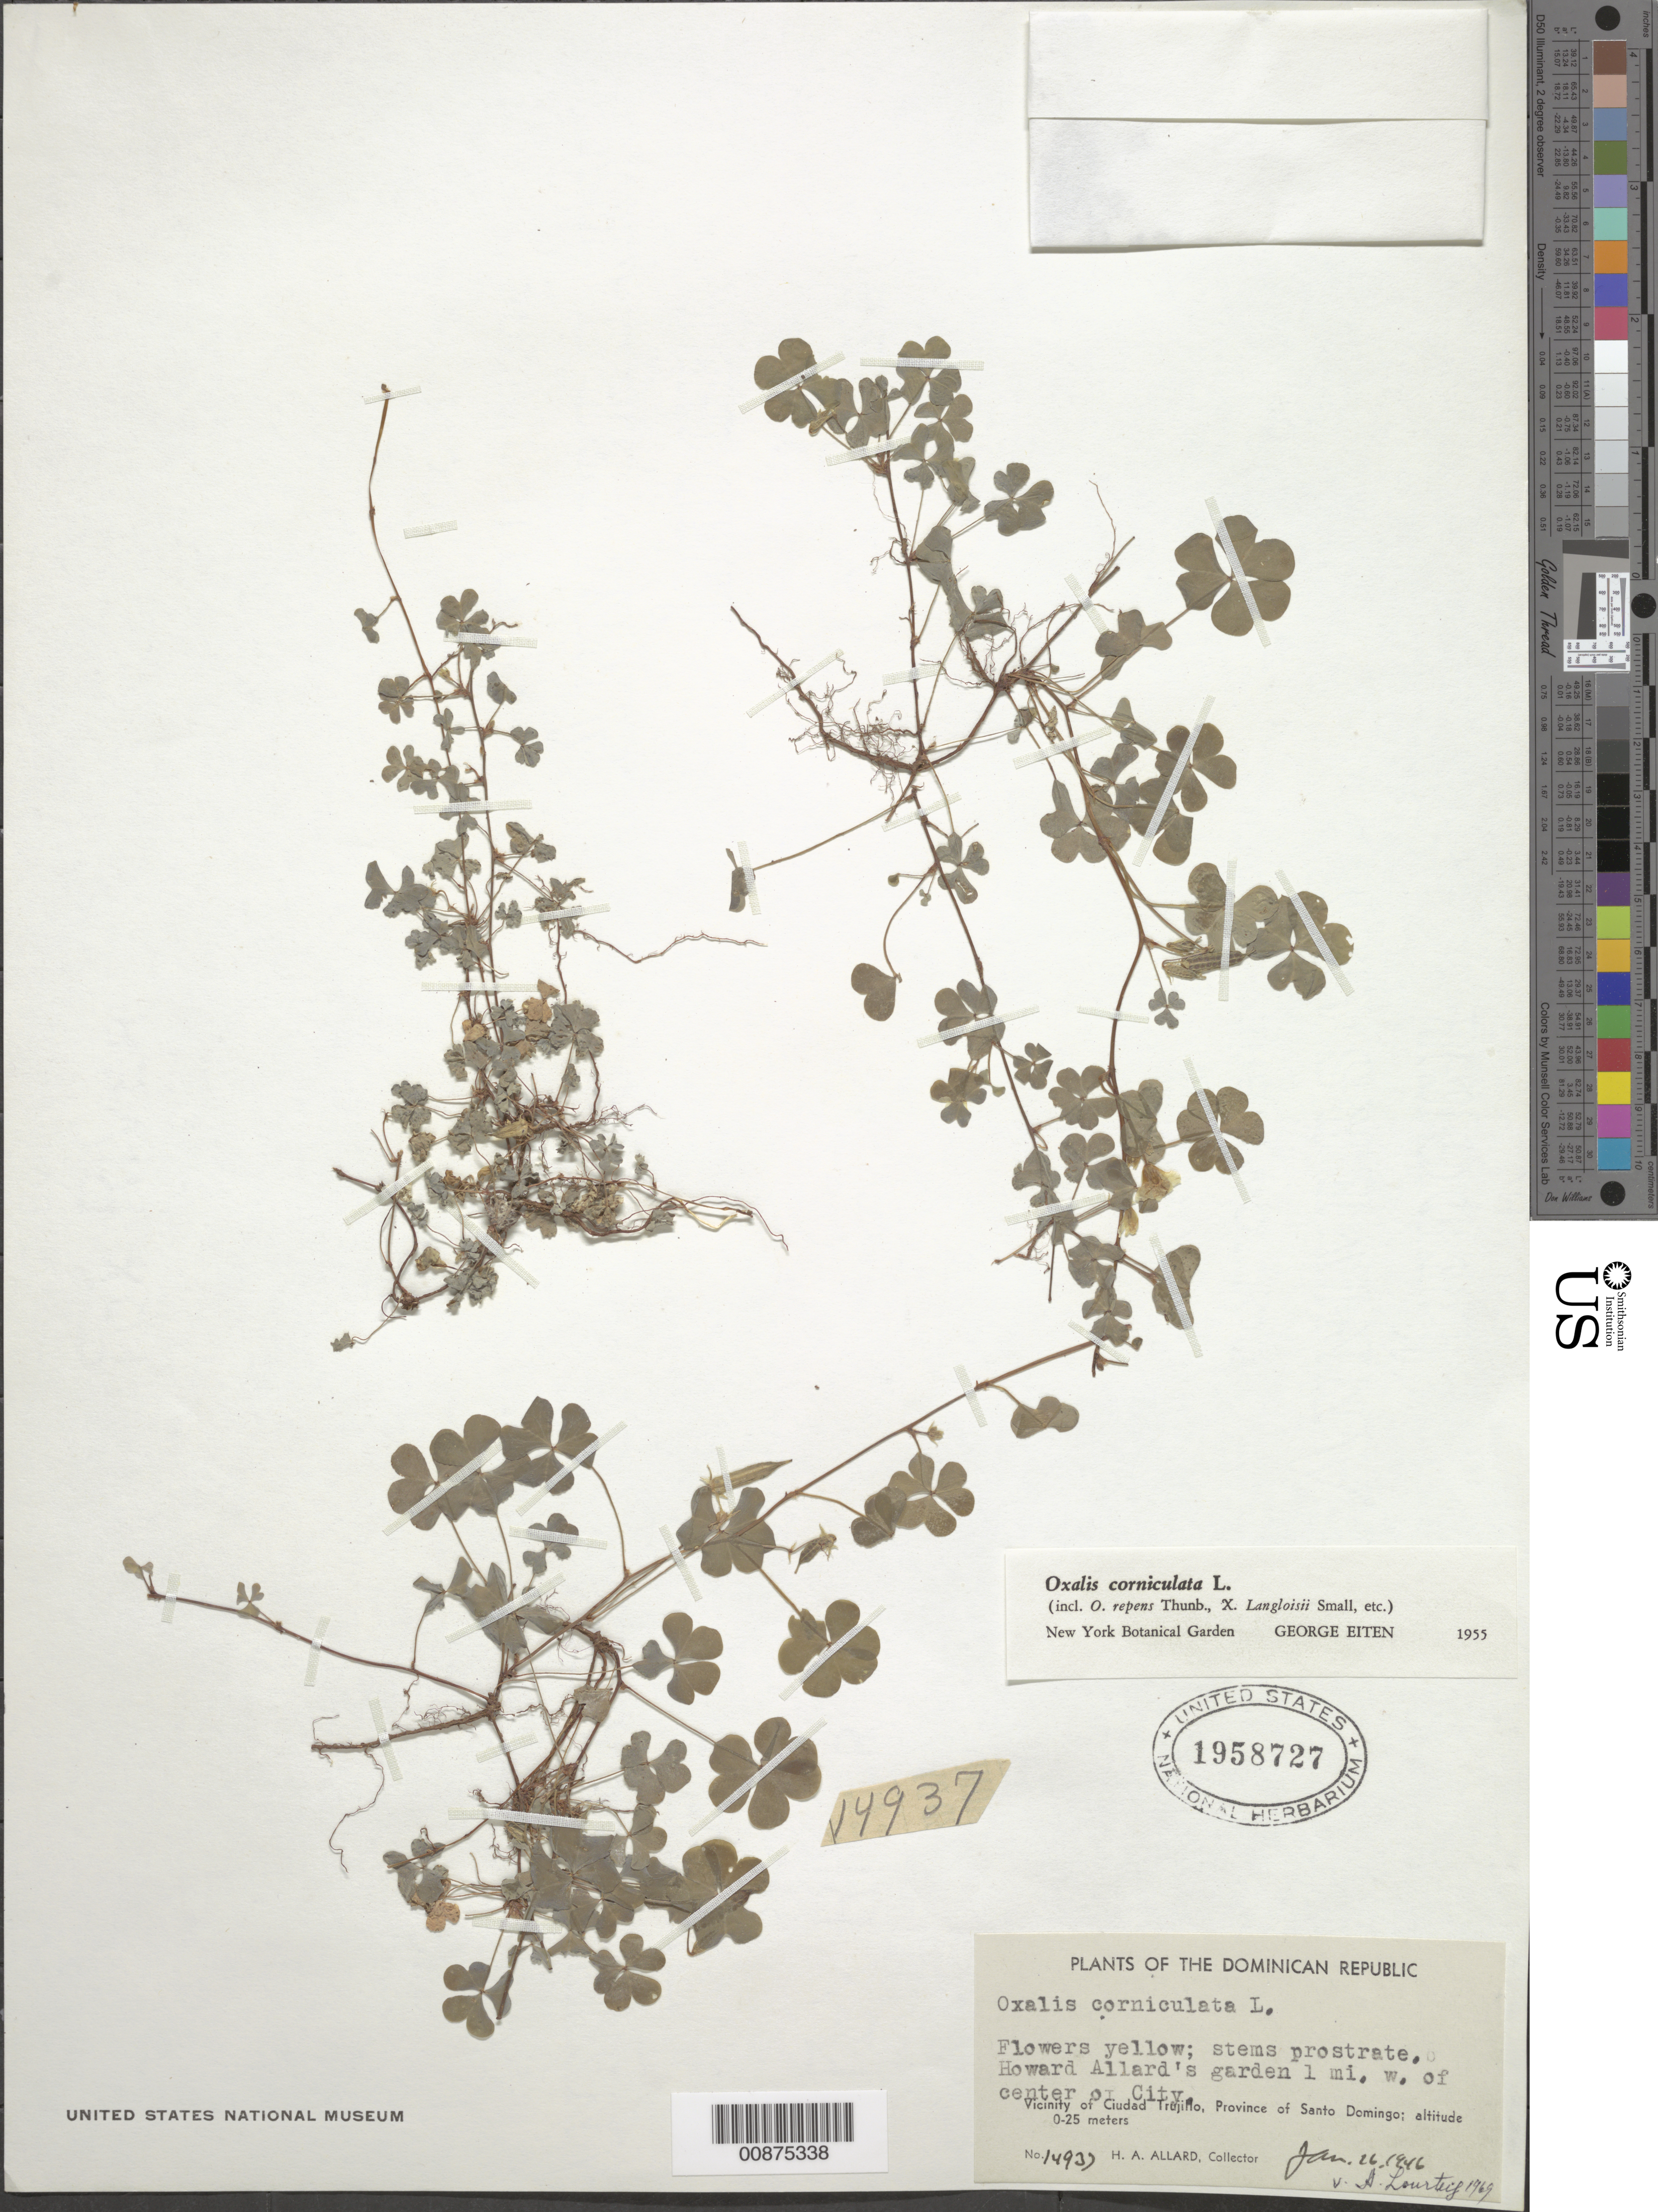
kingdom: Plantae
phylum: Tracheophyta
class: Magnoliopsida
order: Oxalidales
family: Oxalidaceae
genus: Oxalis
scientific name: Oxalis corniculata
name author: L.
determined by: Lourteig, A.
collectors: H. A. Allard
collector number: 14937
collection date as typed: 26 Jan 1946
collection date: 1946-01-26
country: Dominican Republic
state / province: Distrito Nacional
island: Hispaniola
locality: Vicinity of Ciudad Trujillo, Province of Santo Domingo (obsolete). Howard Allard's garden, 1 mi. W of center of city.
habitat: Garden.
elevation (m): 0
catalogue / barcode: US 1958727